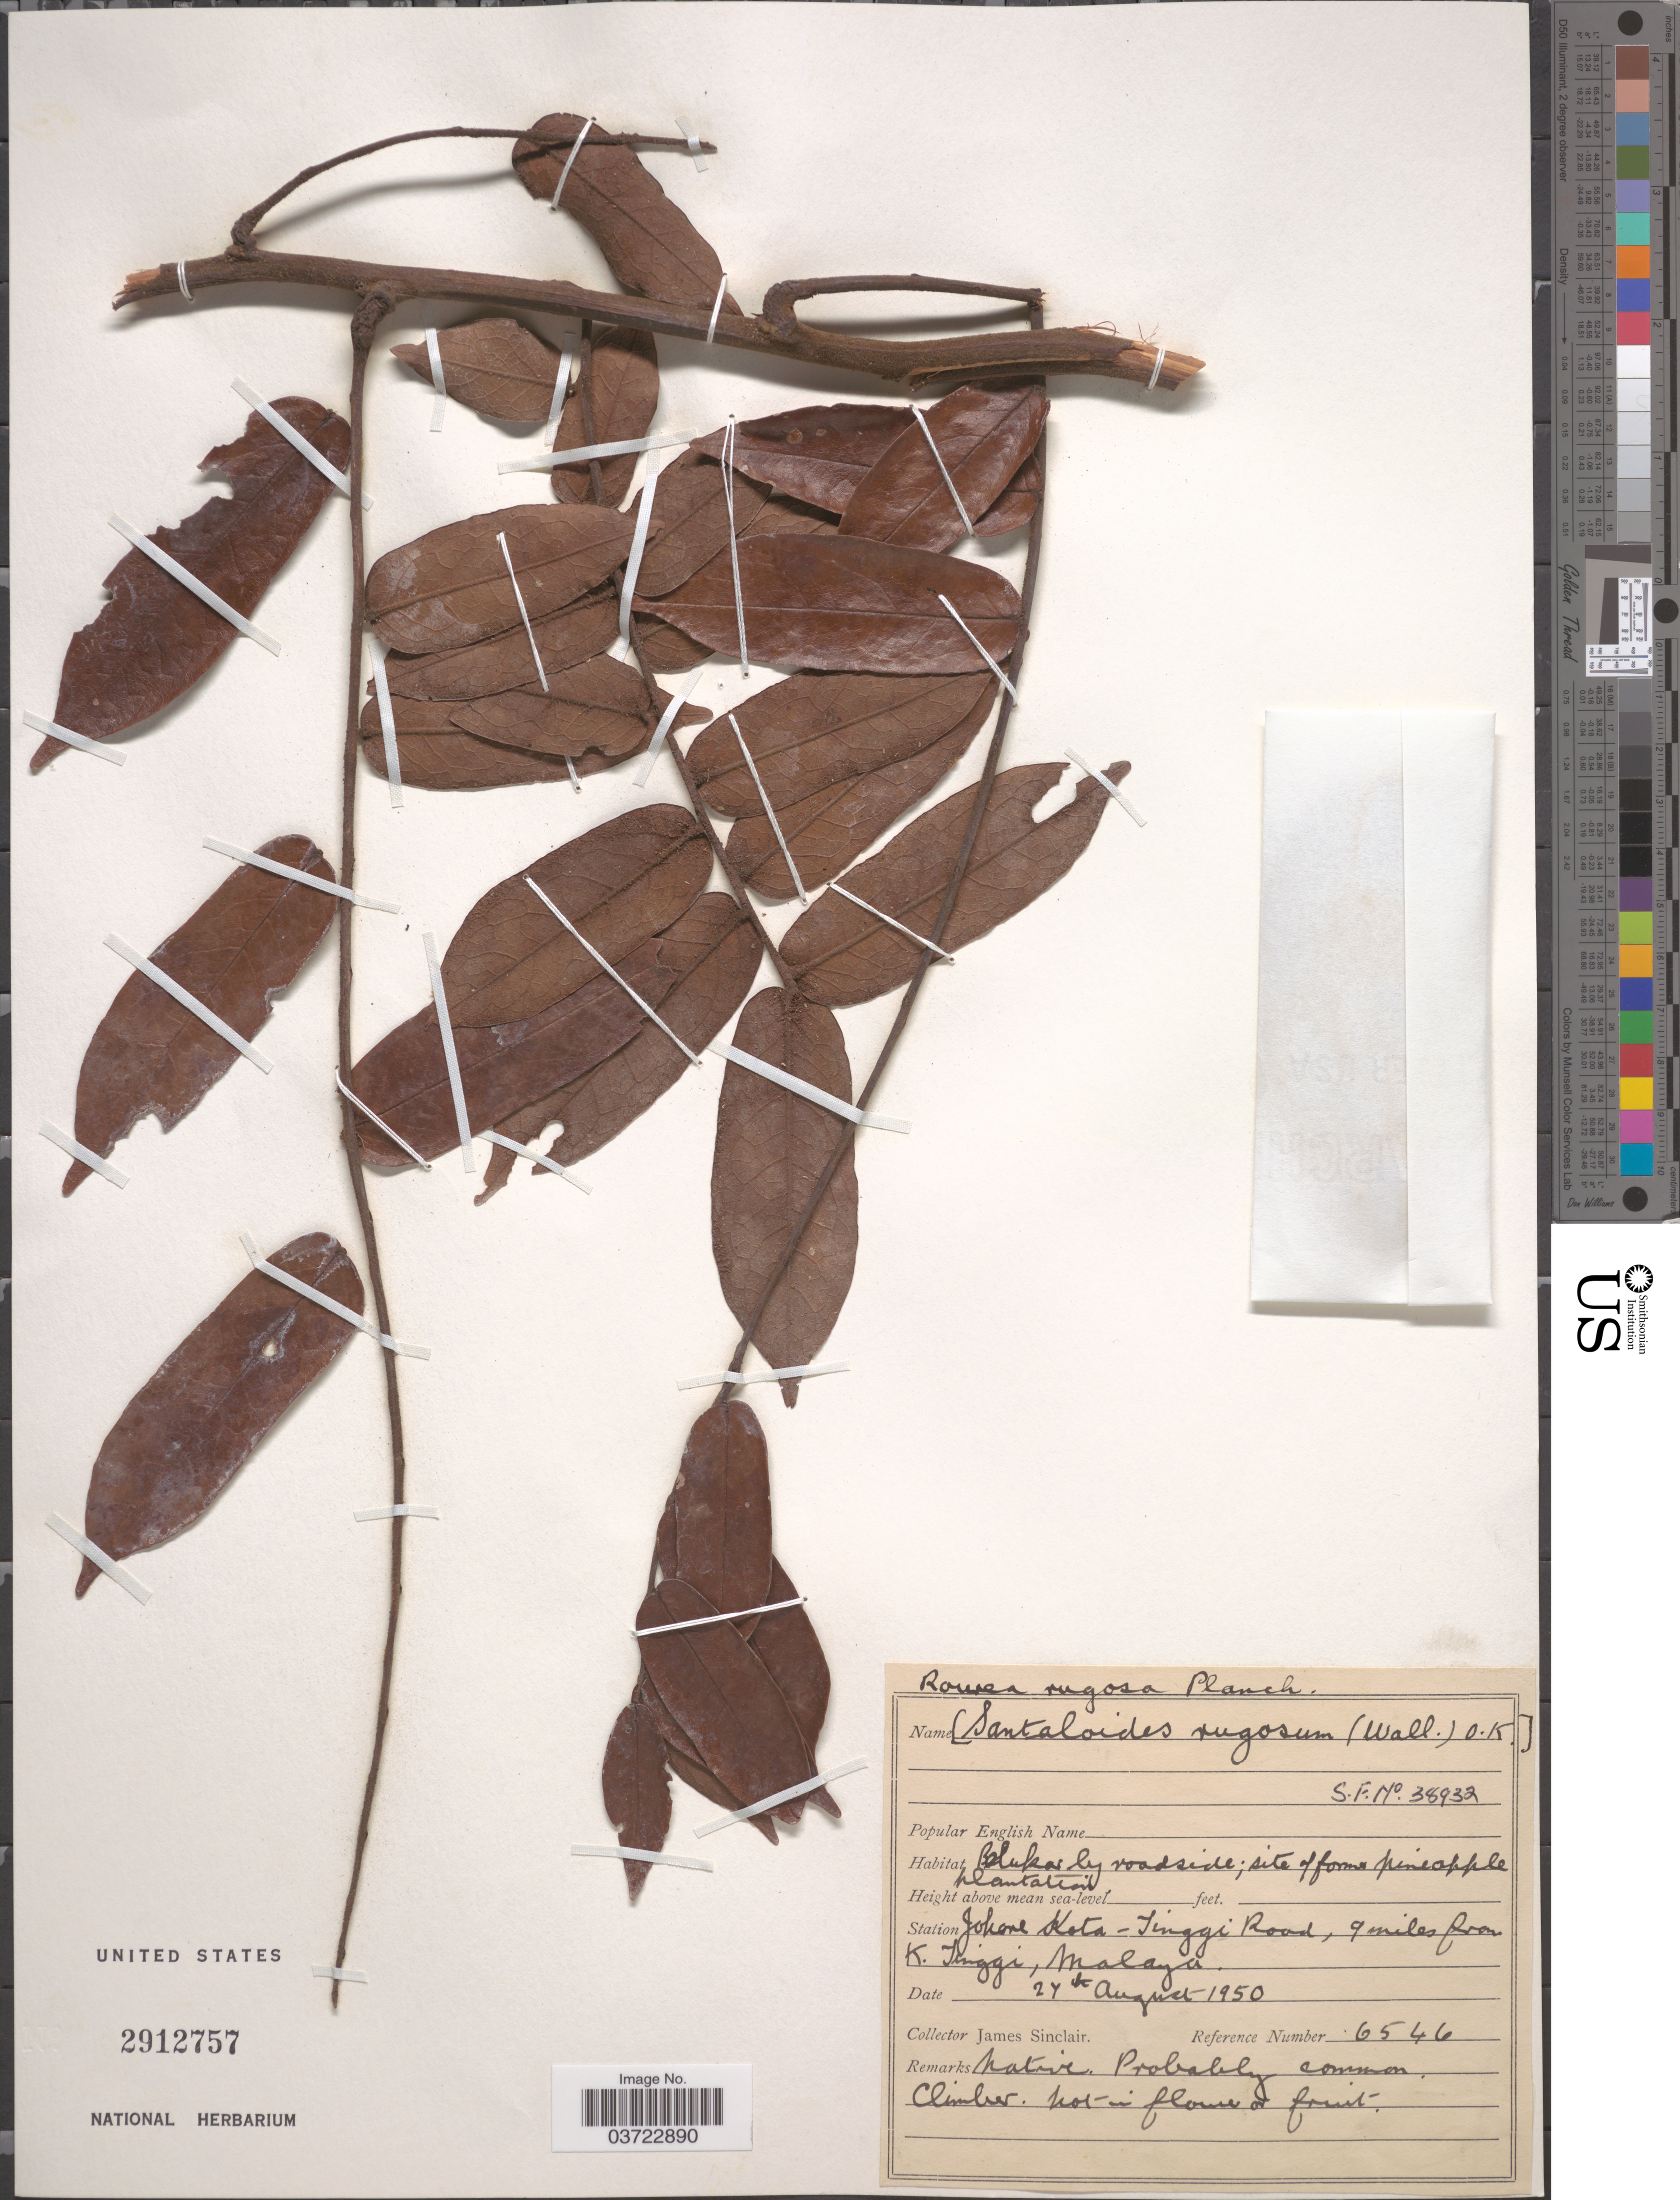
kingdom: Plantae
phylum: Tracheophyta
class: Magnoliopsida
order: Oxalidales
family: Connaraceae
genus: Rourea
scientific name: Rourea rugosa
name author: Planch.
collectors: J. Sinclair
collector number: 6546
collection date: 1950-08-27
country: Malaysia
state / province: Johor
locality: Station Johore Kota-Tinggi Road, 9 miles from K. Tinggi, Malaya.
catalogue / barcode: US 2912757